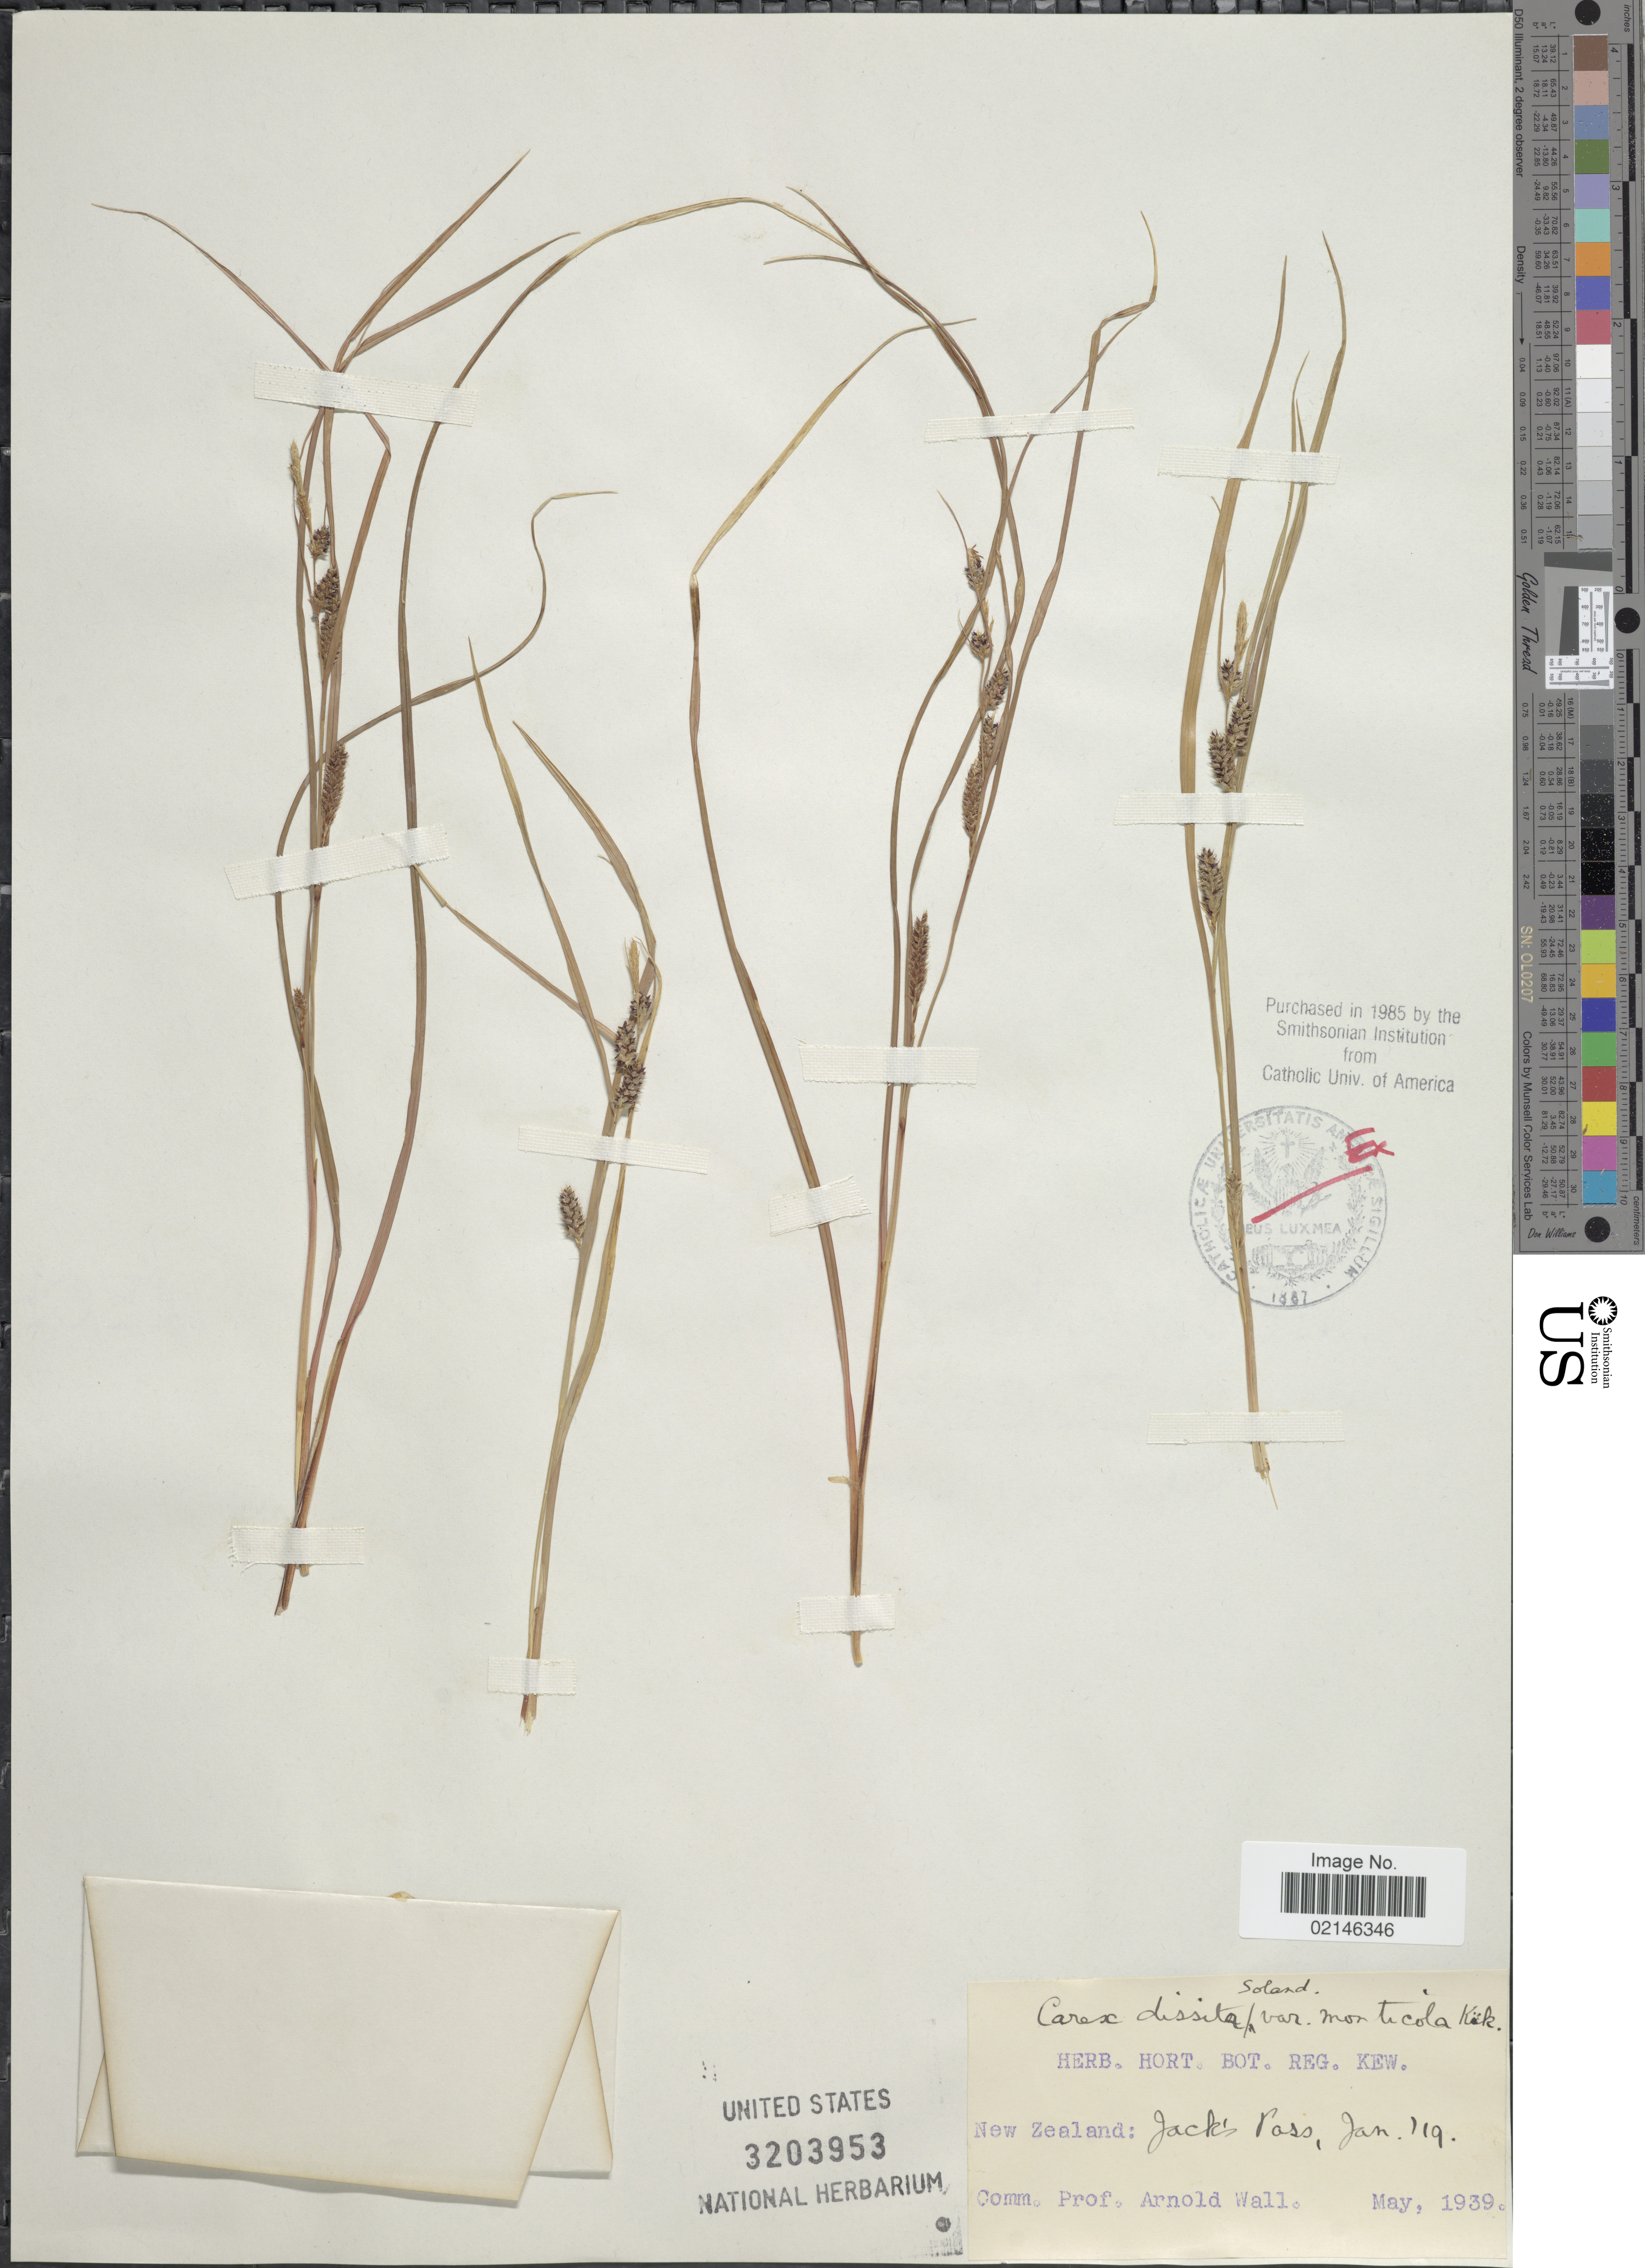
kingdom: Plantae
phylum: Tracheophyta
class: Liliopsida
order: Poales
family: Cyperaceae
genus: Carex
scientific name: Carex dissita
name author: Sol. ex Boott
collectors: A. Wall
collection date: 1919-01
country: New Zealand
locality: Jack's Pass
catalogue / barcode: US 3203953